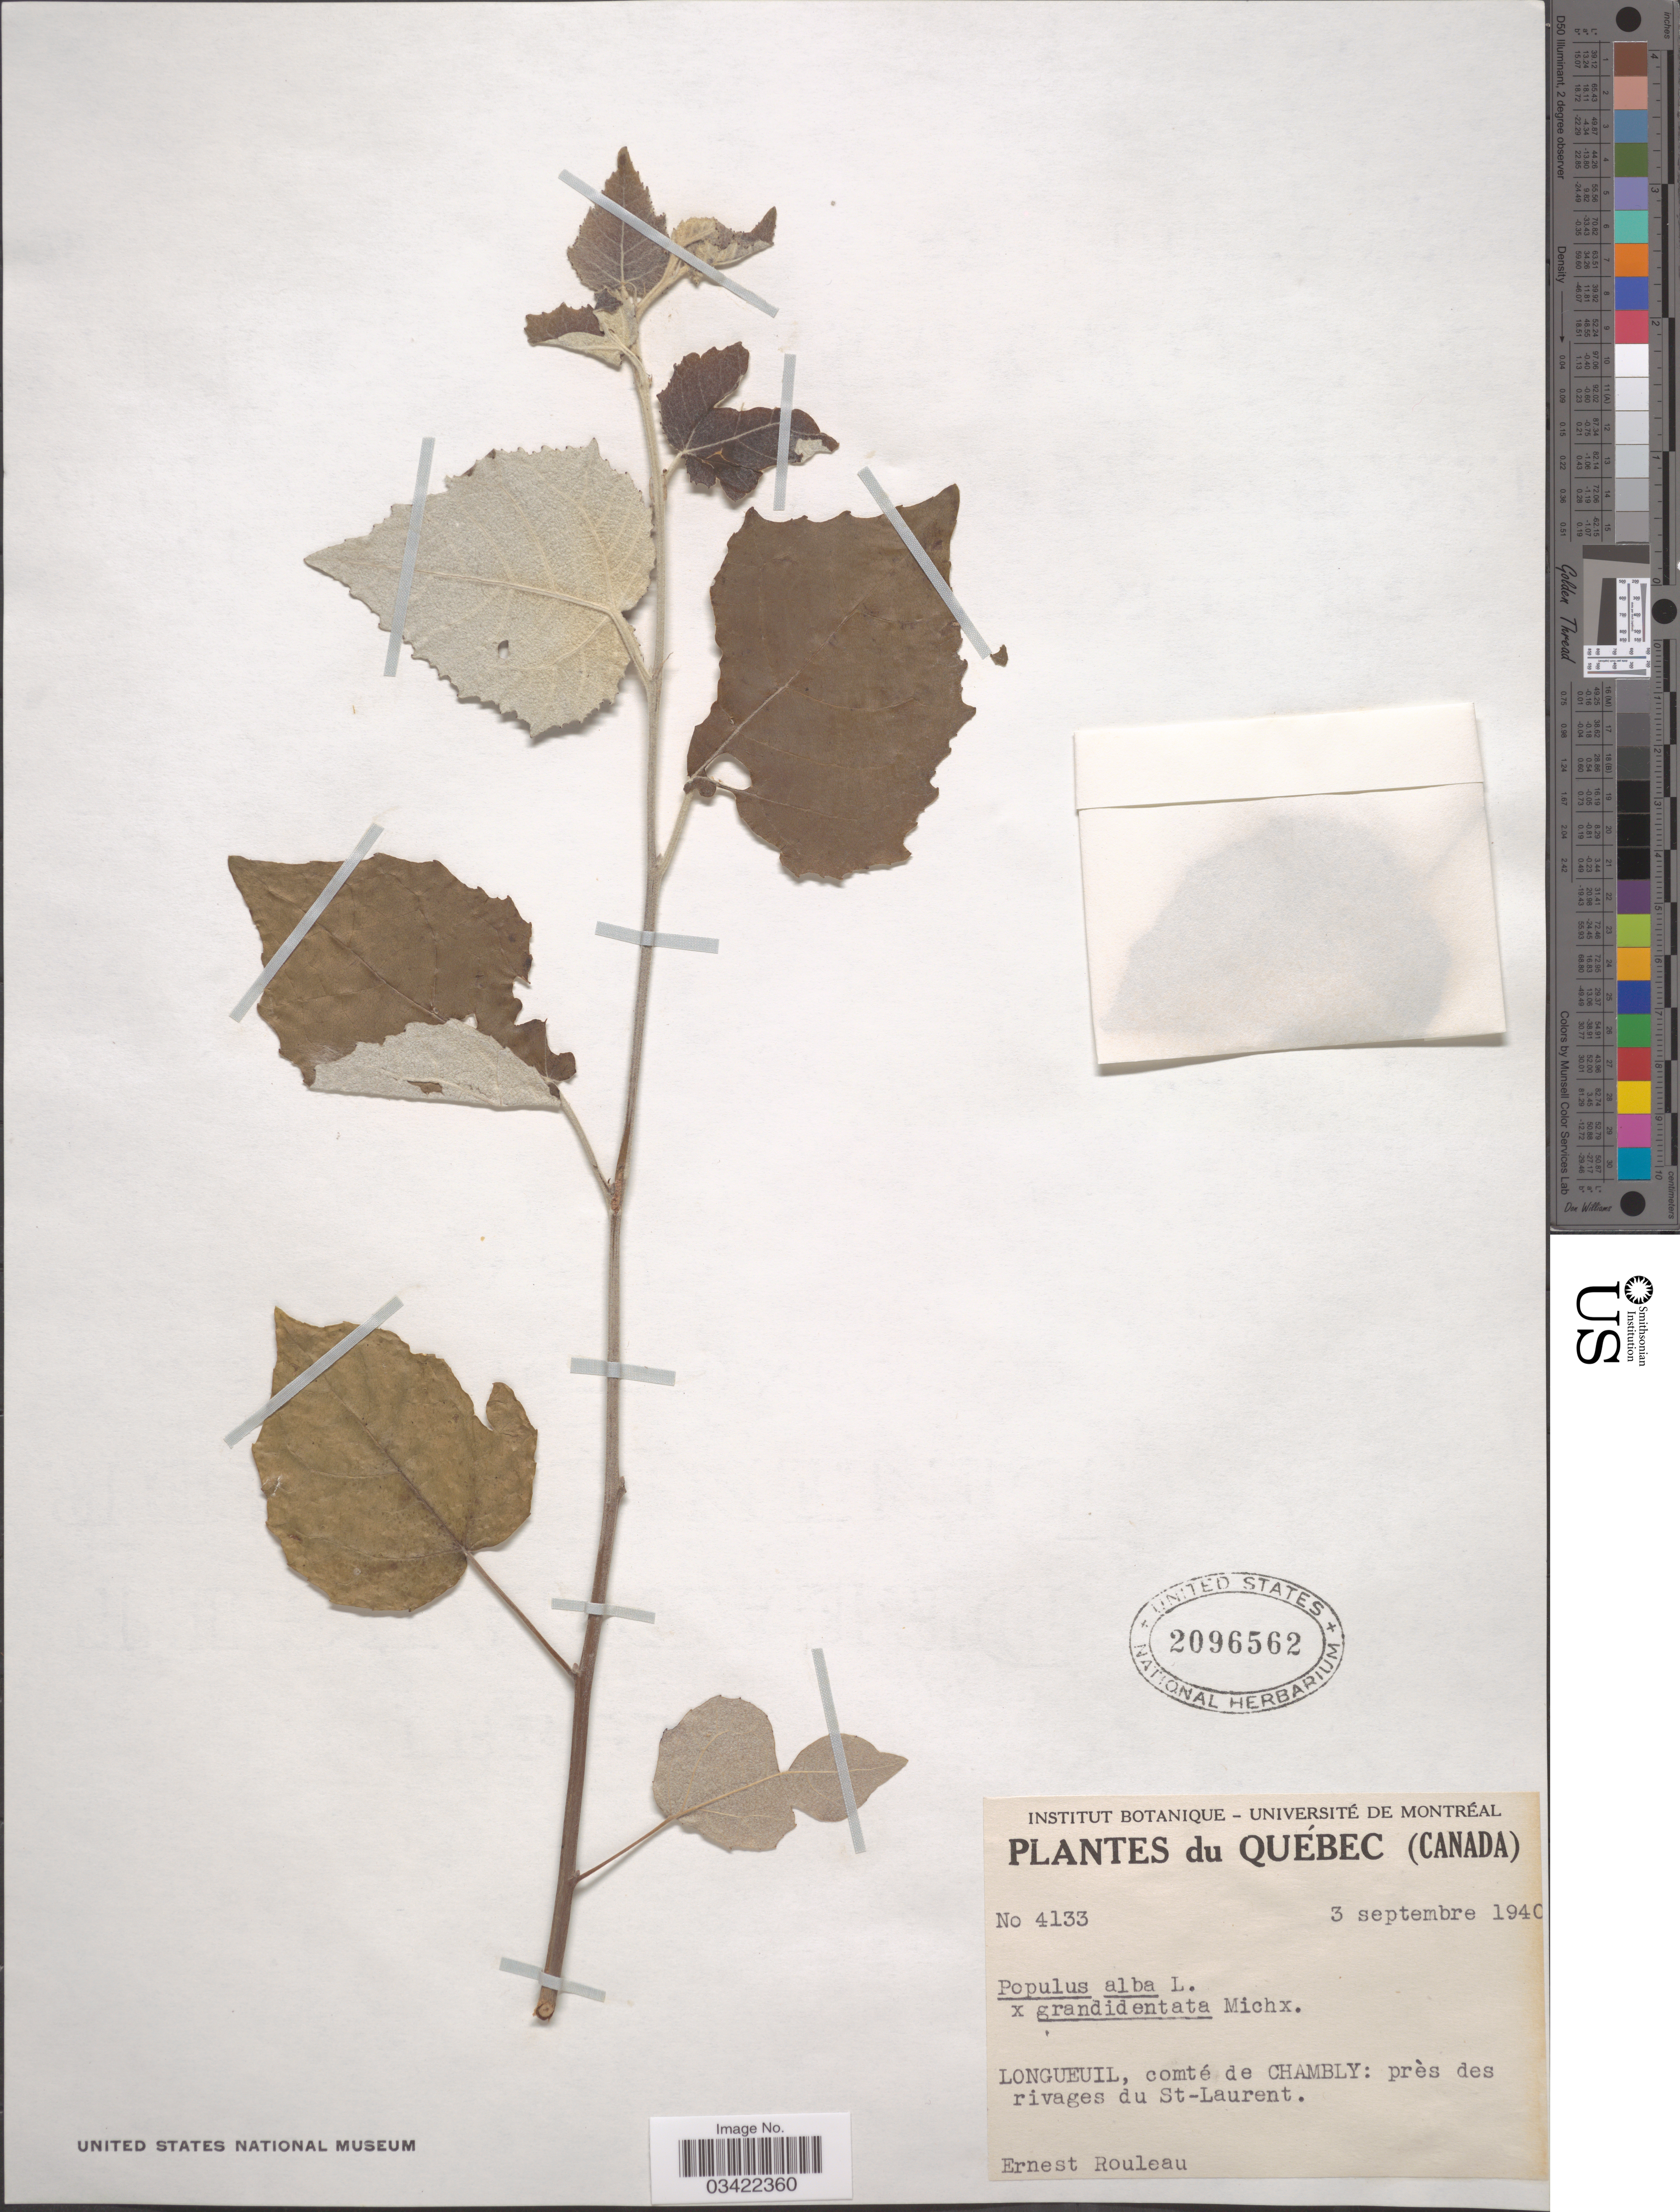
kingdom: Plantae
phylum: Tracheophyta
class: Magnoliopsida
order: Malpighiales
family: Salicaceae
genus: Populus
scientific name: Populus x rouleauana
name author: B. Boivin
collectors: E. Rouleau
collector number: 4133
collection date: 1940-09-03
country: Canada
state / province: Quebec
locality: Longueuil, comté de Chambly: près des rivages du St-Laurent.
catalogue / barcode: US 2096562